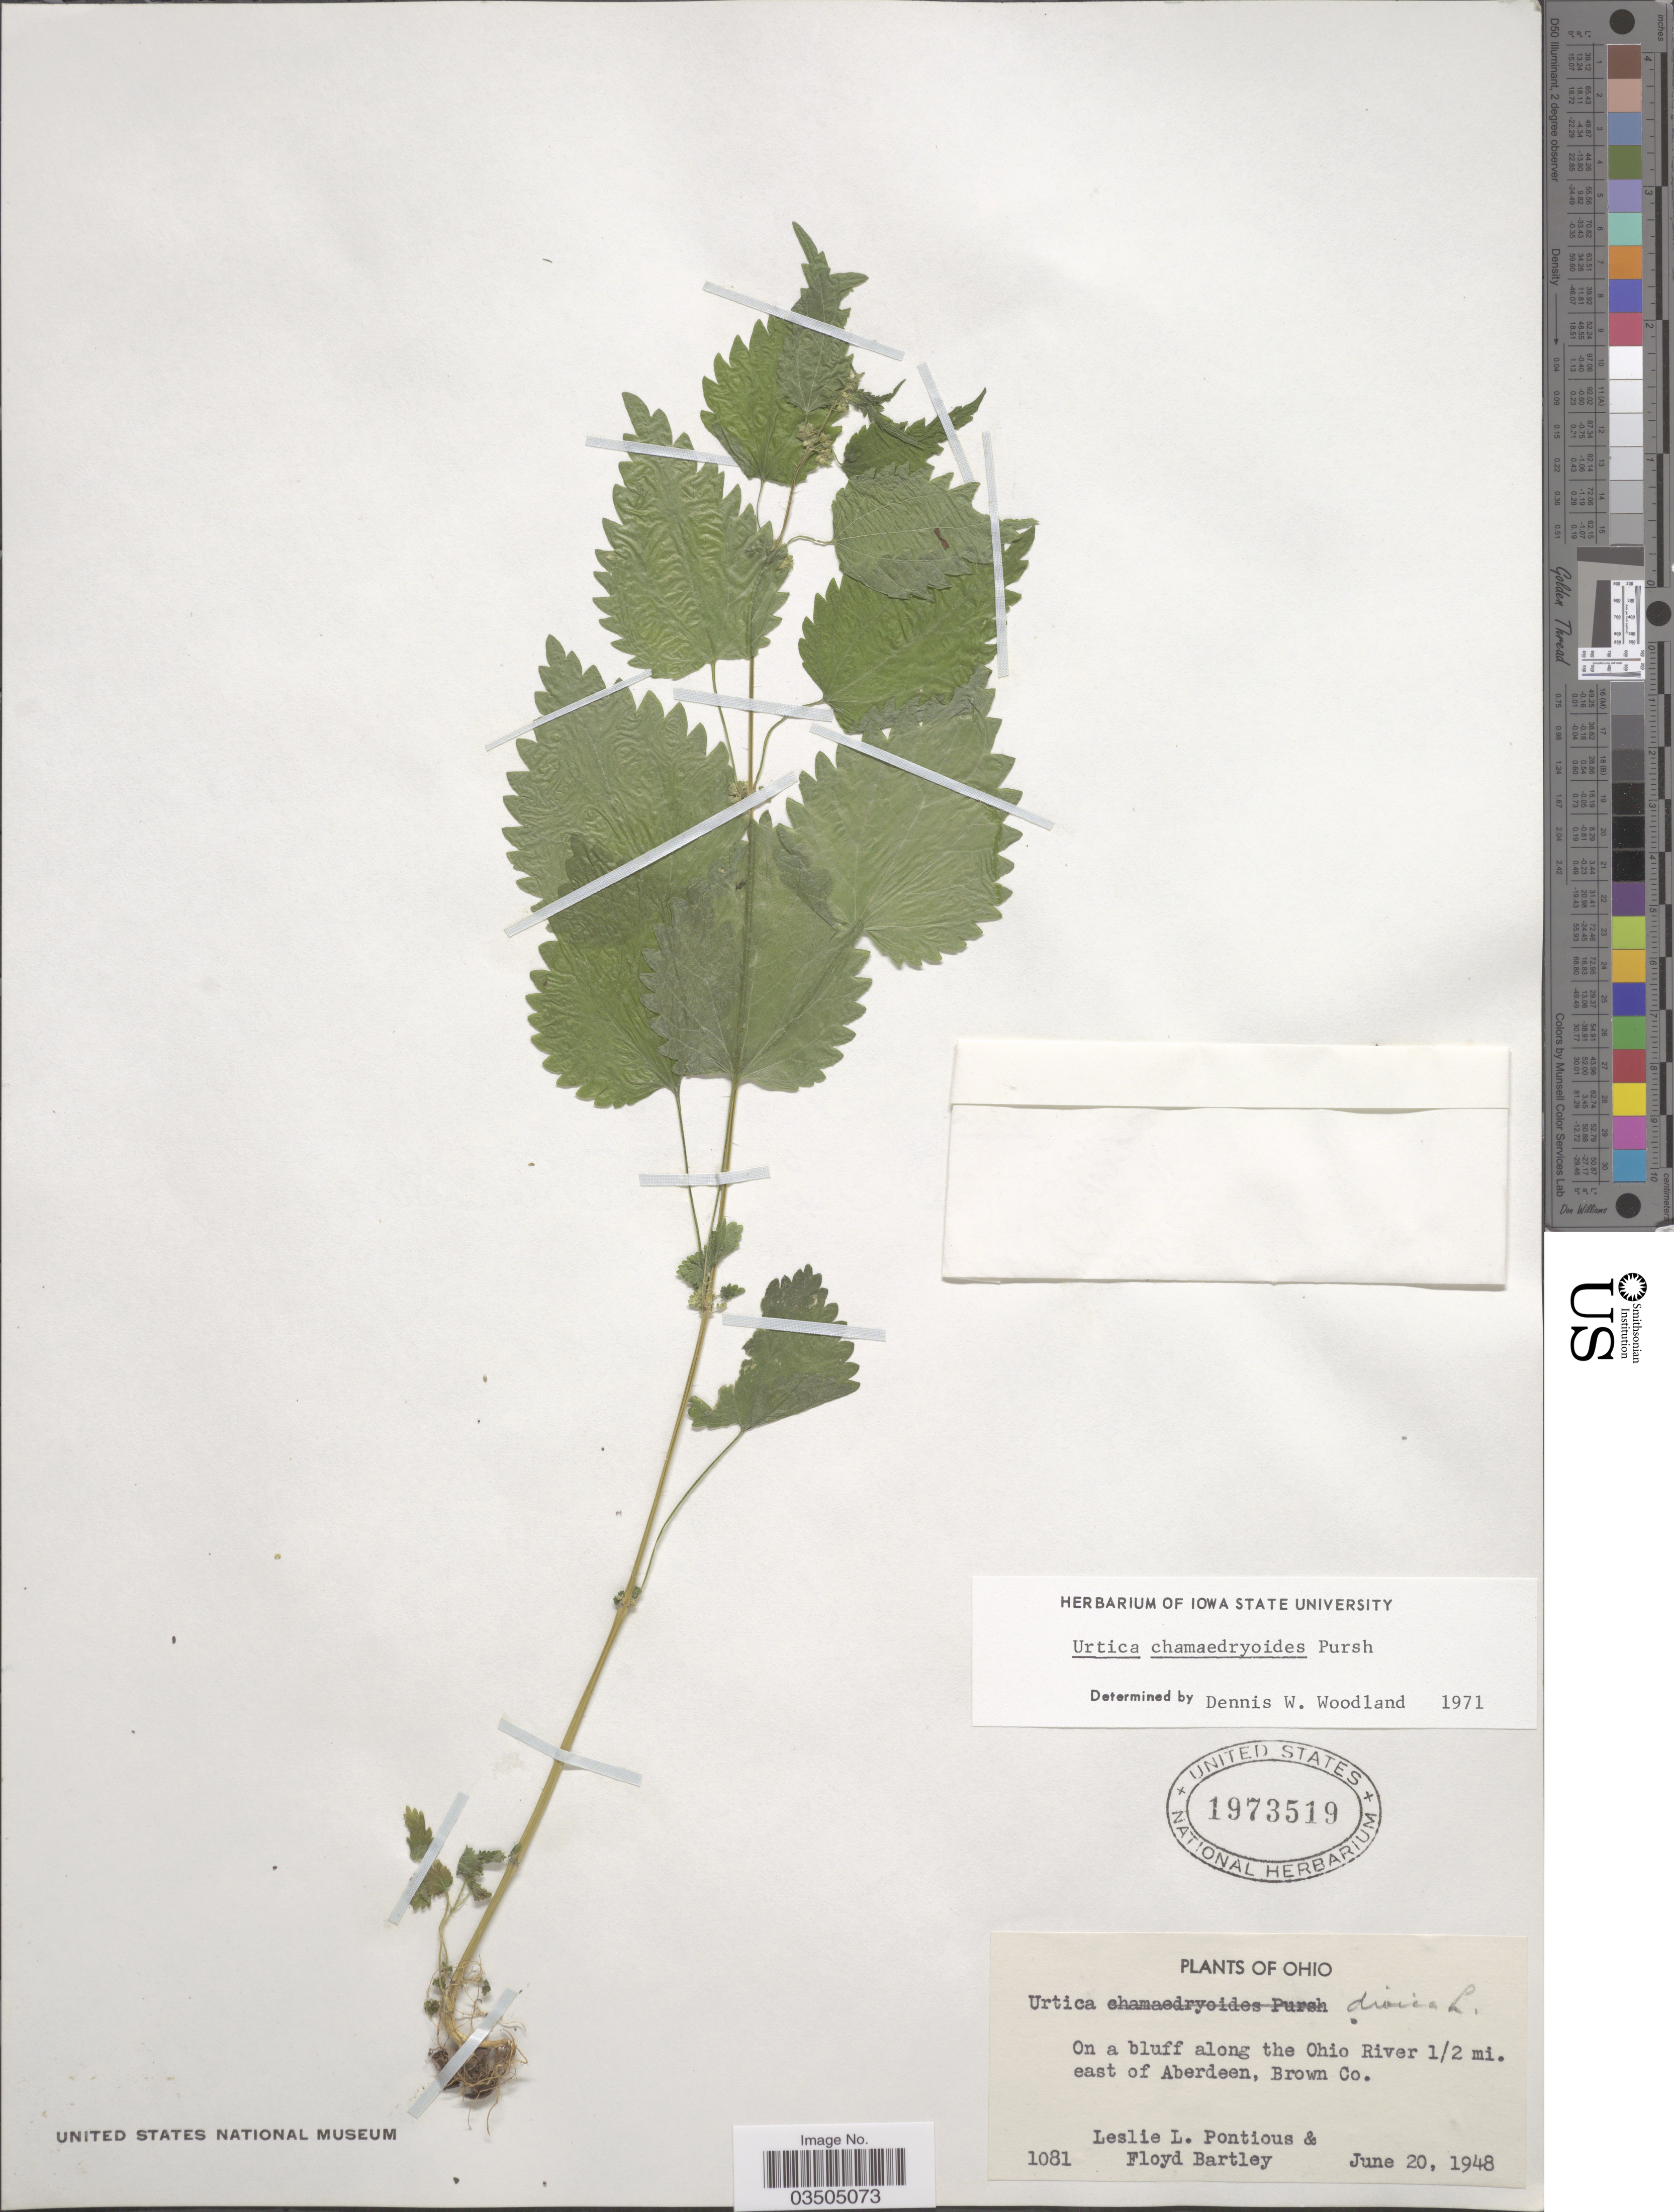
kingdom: Plantae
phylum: Tracheophyta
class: Magnoliopsida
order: Rosales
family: Urticaceae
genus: Urtica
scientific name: Urtica chamaedryoides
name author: Pursh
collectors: L. L. Pontious & F. Bartley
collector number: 1081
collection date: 1948-06-20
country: United States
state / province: Ohio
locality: On a bluff along the Ohio River ½ mi. east of Aberdeen, Brown Co.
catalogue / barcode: US 1973519